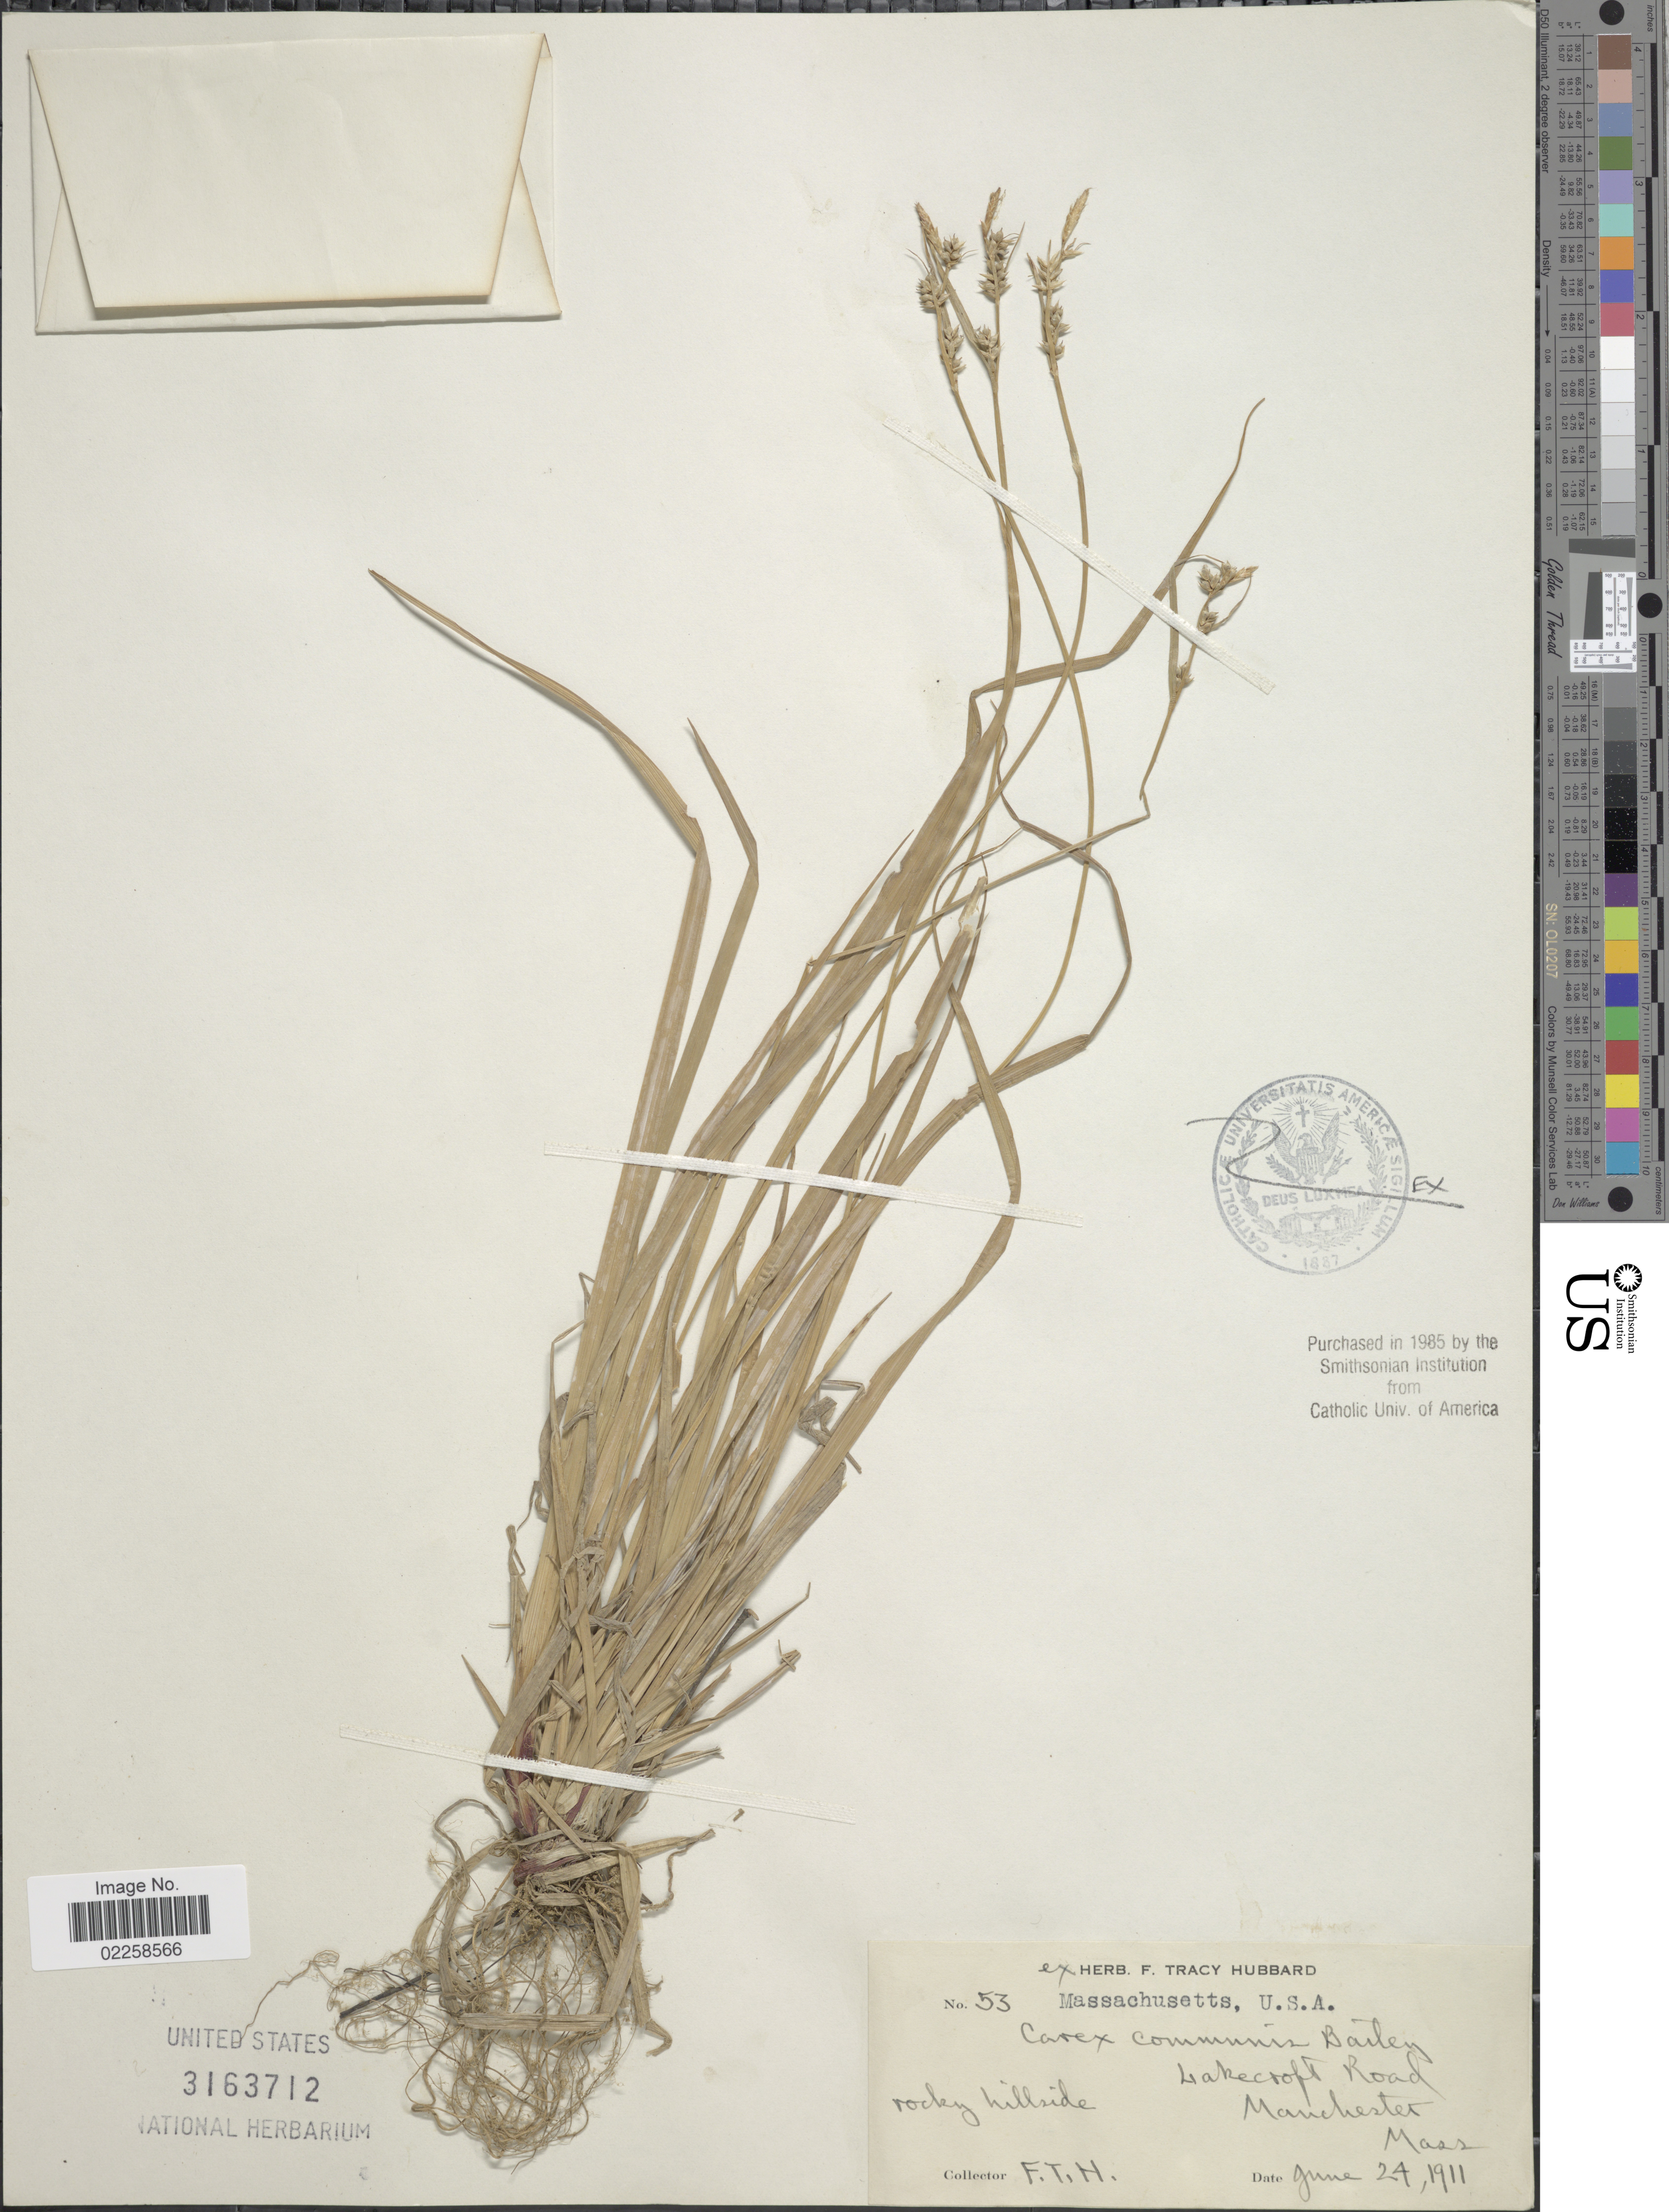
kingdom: Plantae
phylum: Tracheophyta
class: Liliopsida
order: Poales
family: Cyperaceae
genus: Carex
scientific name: Carex communis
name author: L.H. Bailey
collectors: F. T. Hubbard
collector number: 53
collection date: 1911-06-24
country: United States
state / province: Massachusetts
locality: Lakecroft Road, Manchester. Rocky hillside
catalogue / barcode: US 3163712